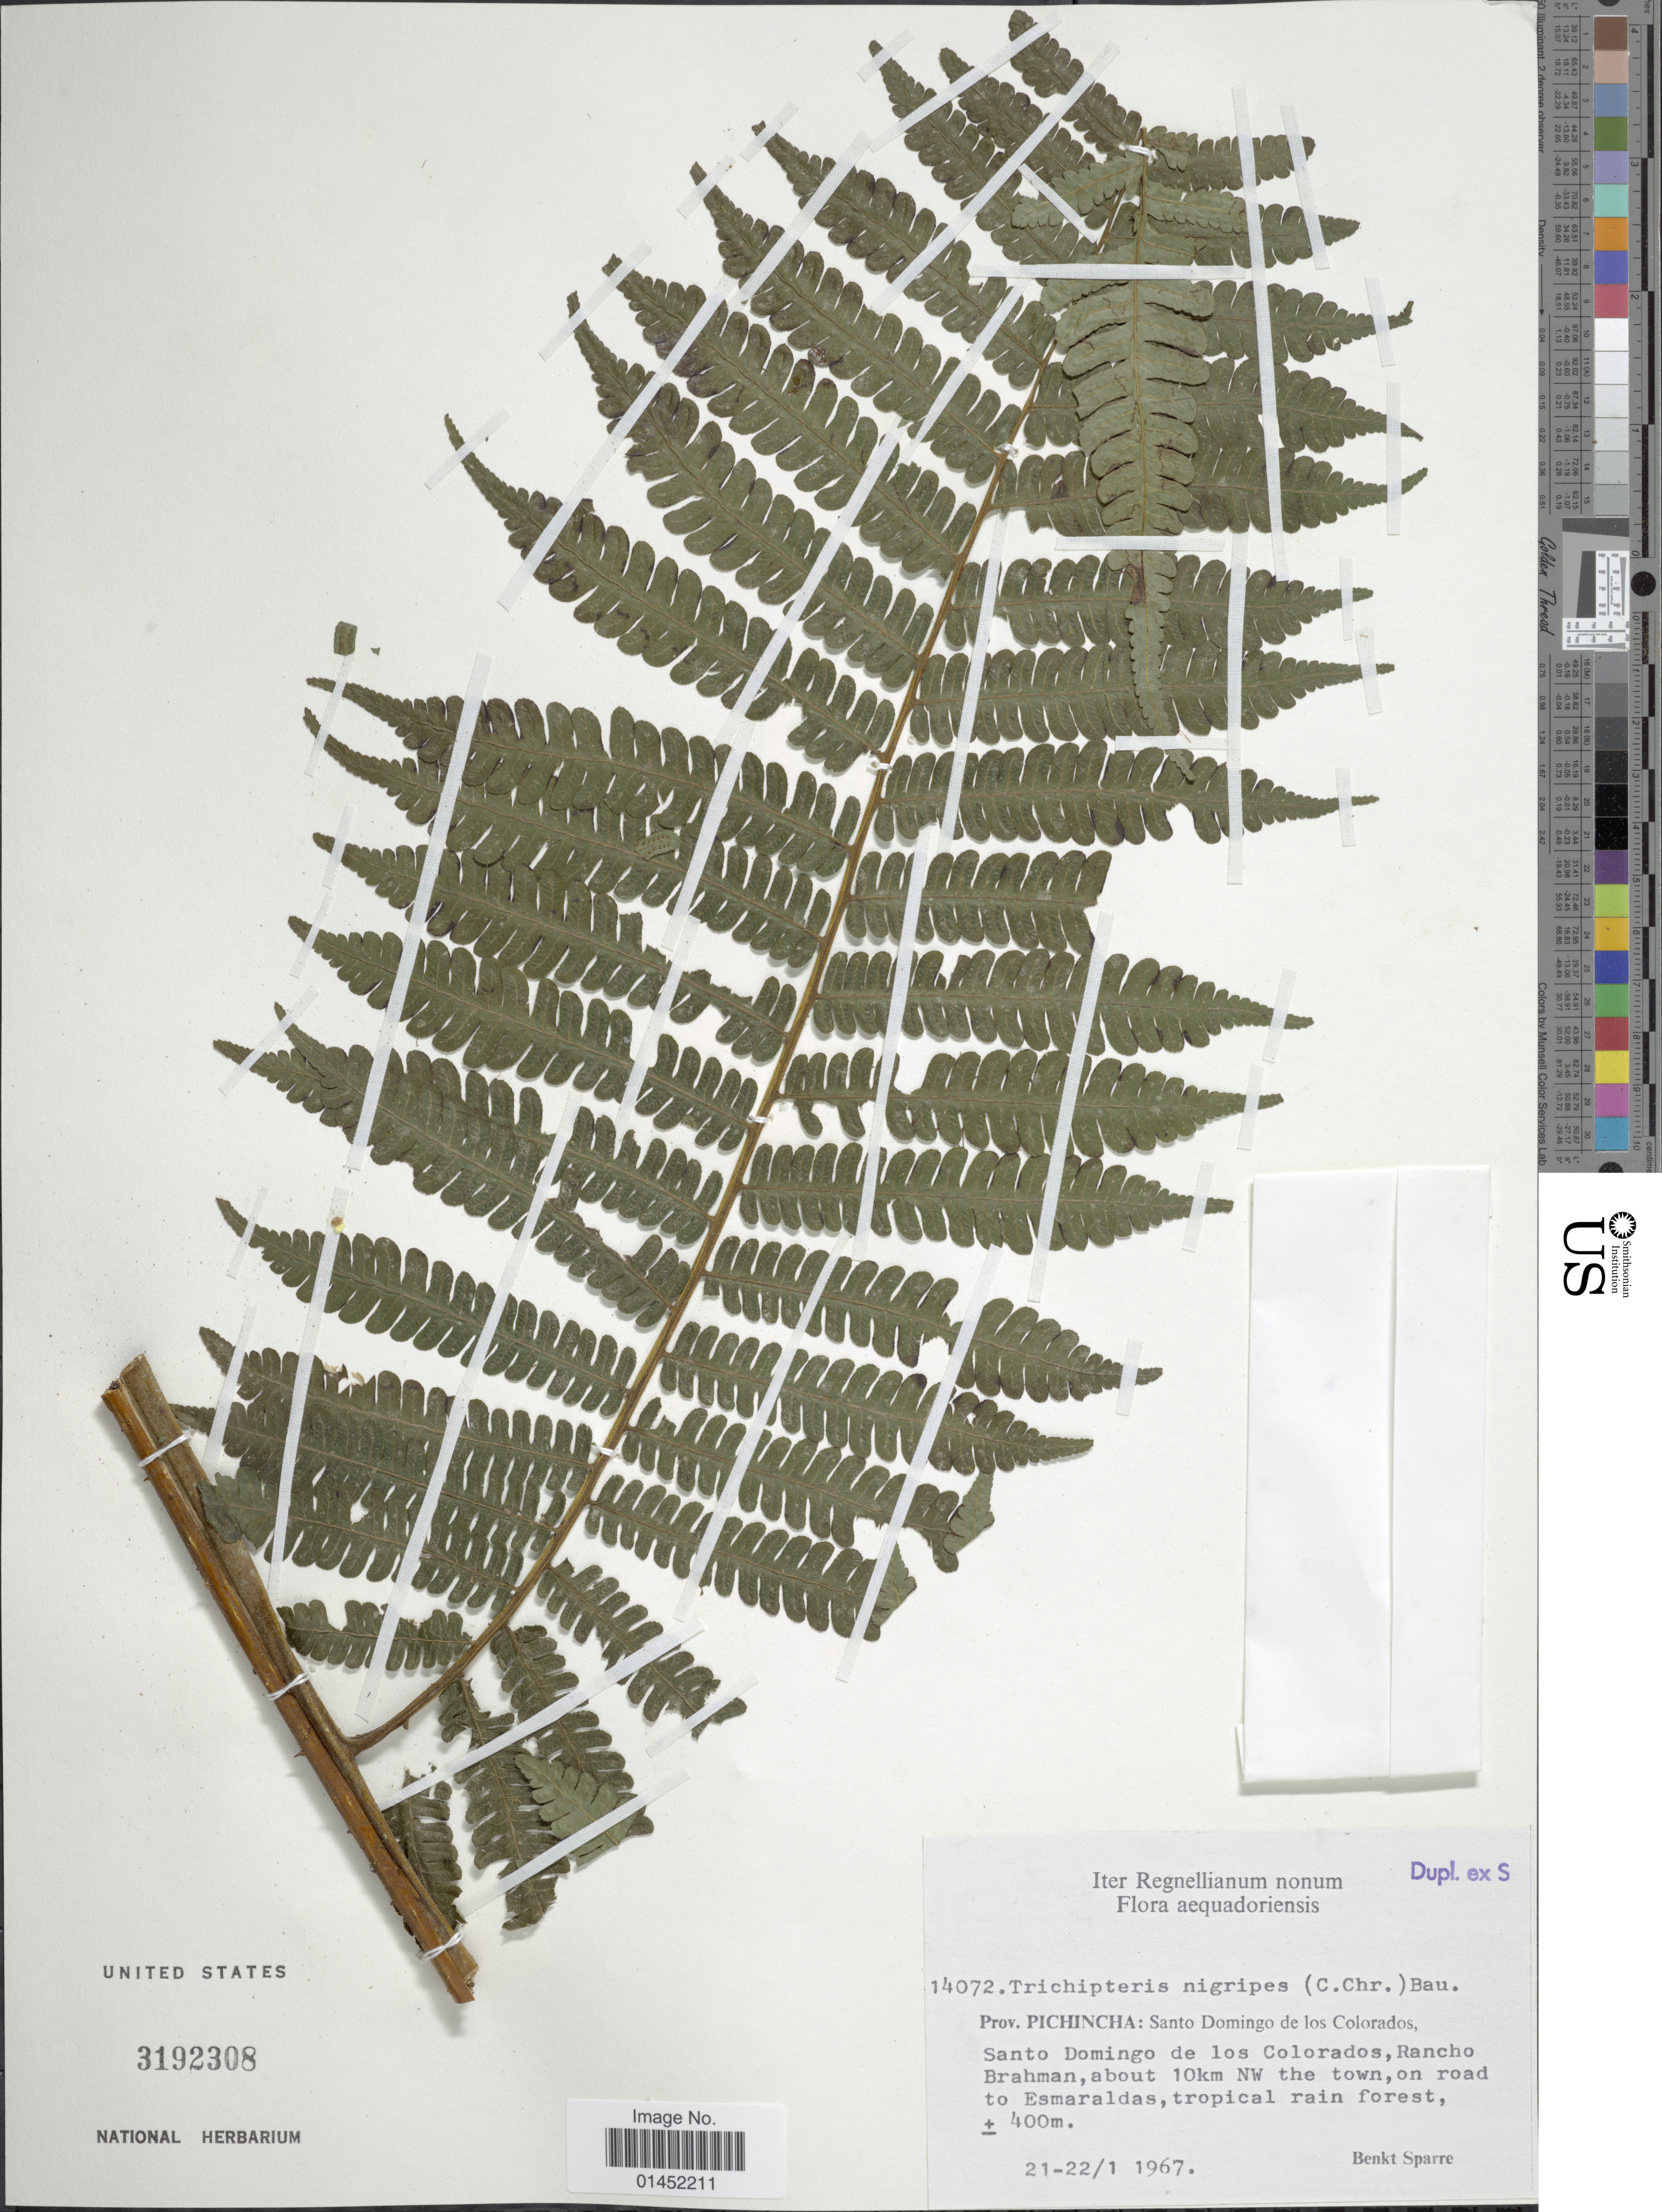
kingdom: Plantae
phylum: Tracheophyta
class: Polypodiopsida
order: Cyatheales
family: Cyatheaceae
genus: Cyathea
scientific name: Cyathea nigripes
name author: (C. Chr.) Domin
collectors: B. Sparre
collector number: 14072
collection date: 1967-01-21/1967-01-22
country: Ecuador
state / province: Pichincha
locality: Santo Domingo de los Colorados, San to Domingo de los Colorados, Rancho Brahman, about 10km NW the town, on road to Esmaraldas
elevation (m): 400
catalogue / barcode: US 3192308